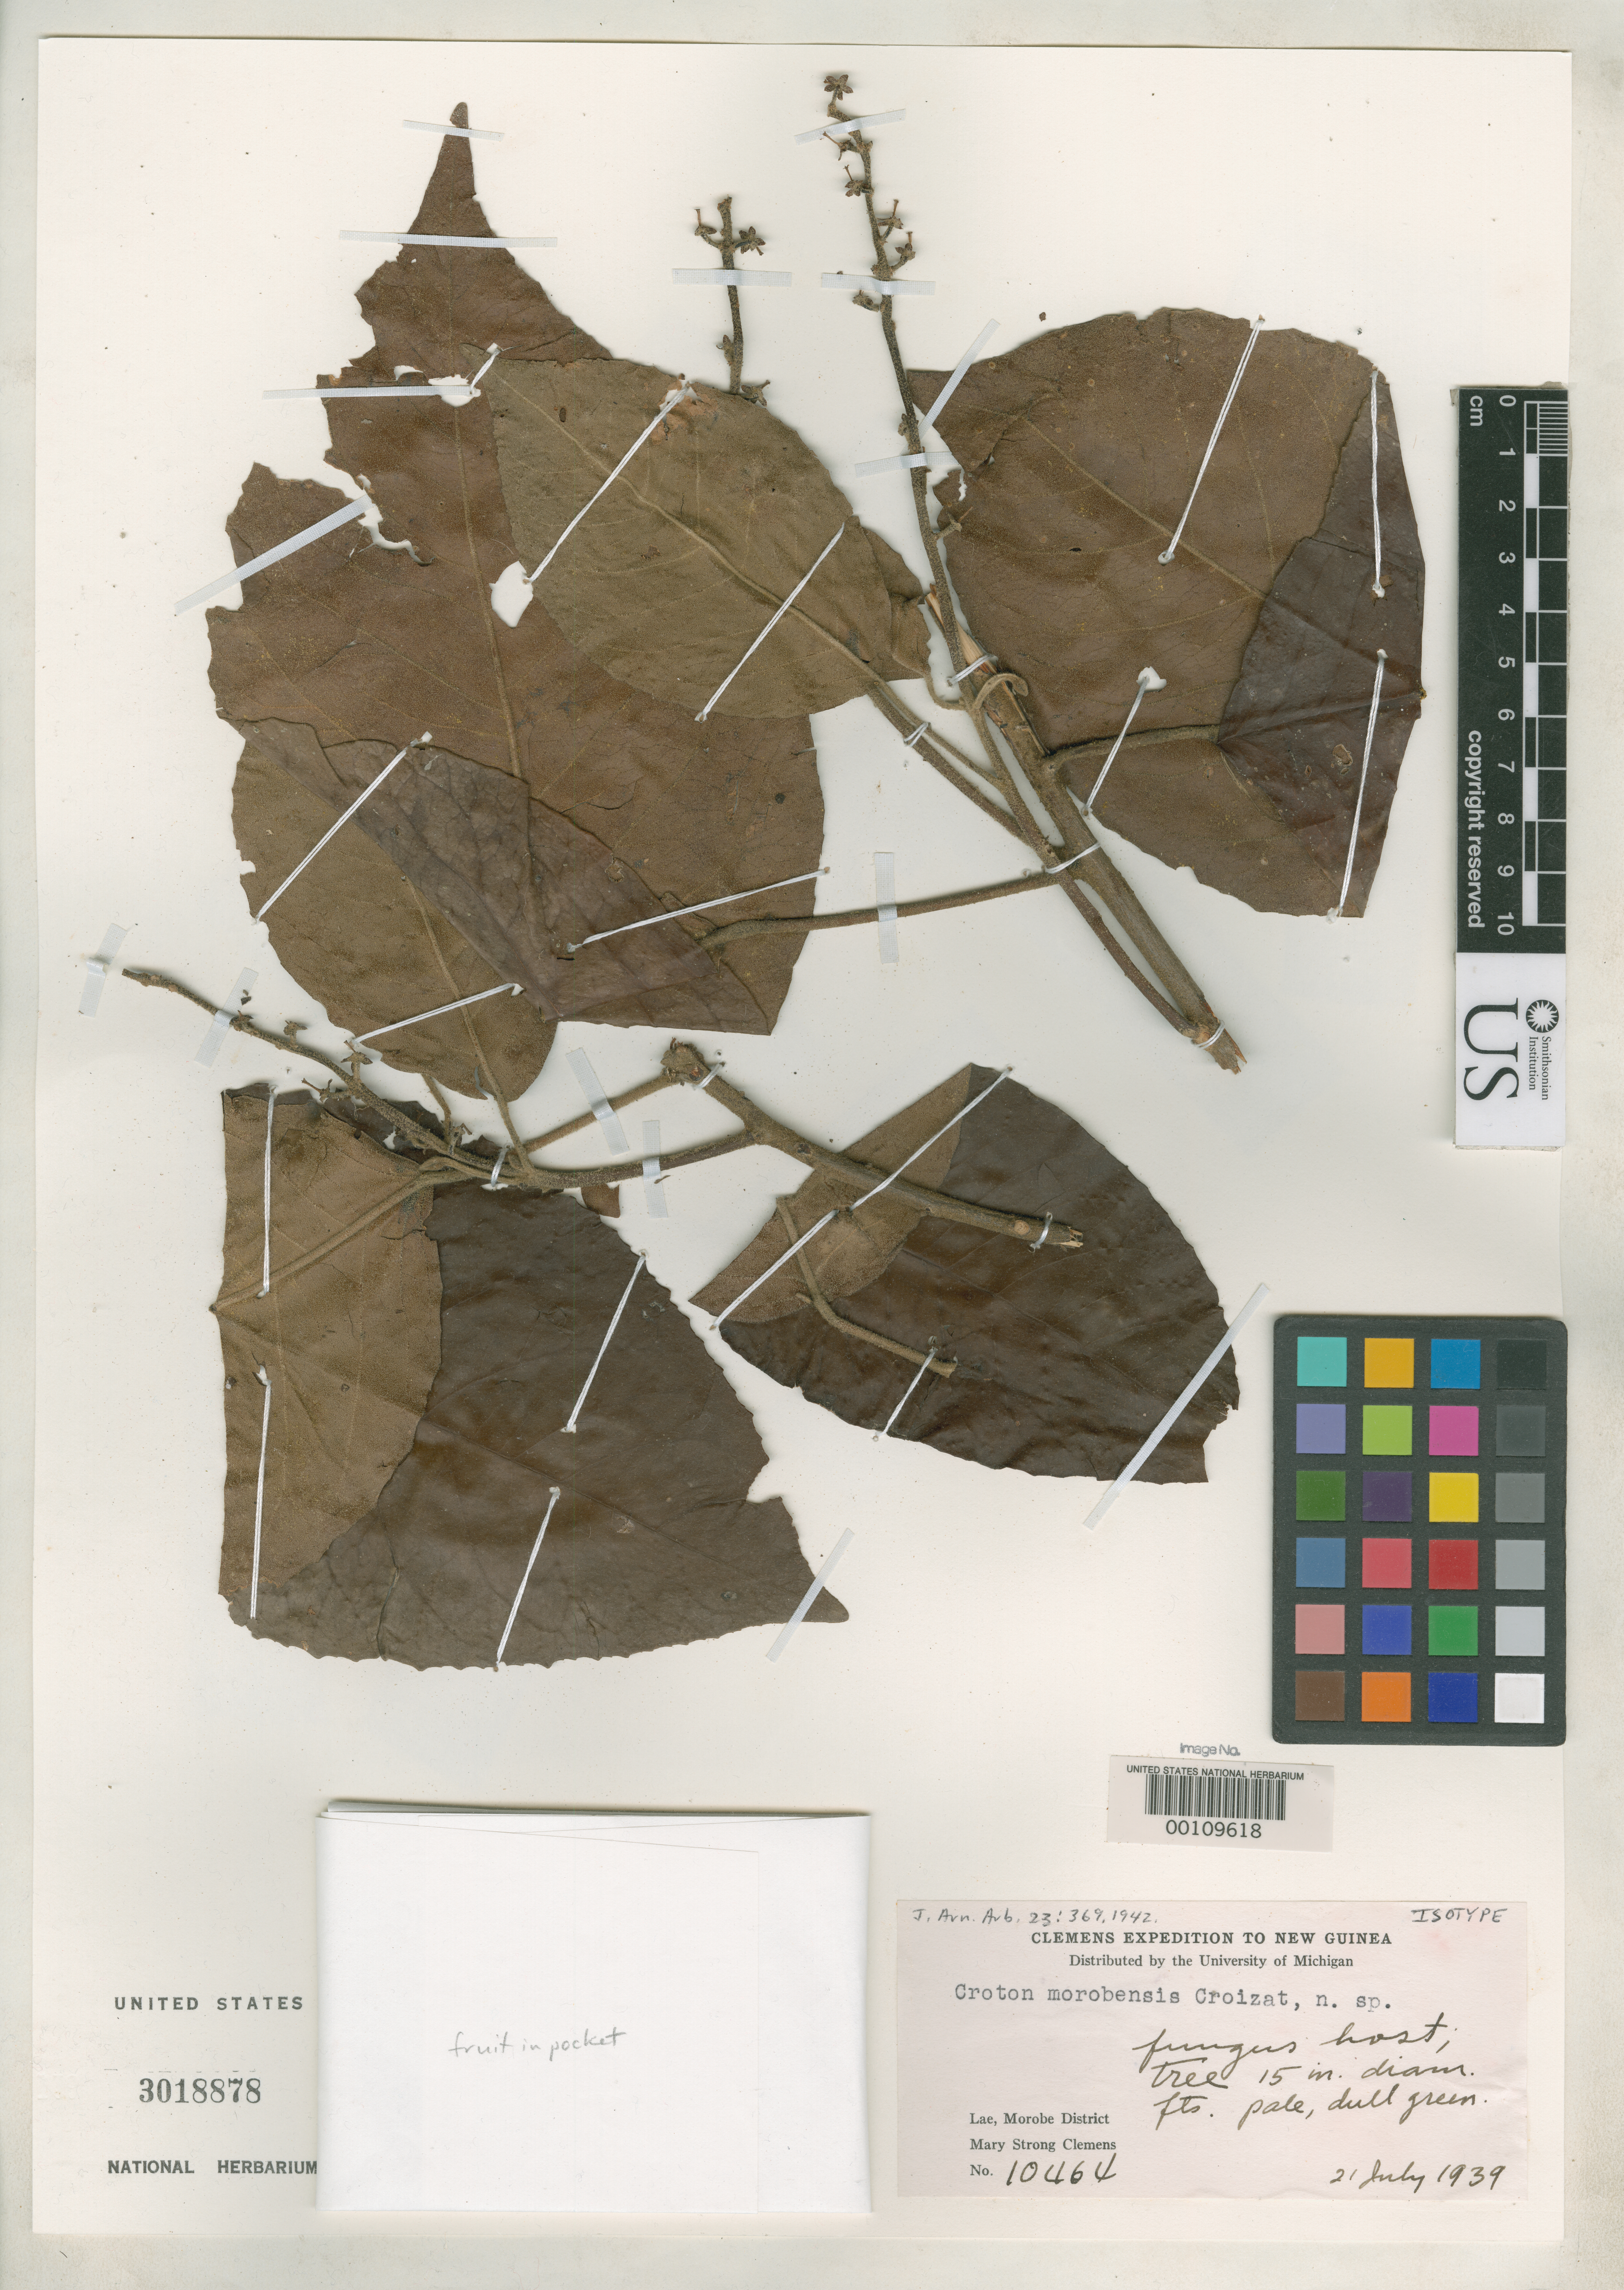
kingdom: Plantae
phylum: Tracheophyta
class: Magnoliopsida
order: Malpighiales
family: Euphorbiaceae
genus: Croton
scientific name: Croton morobensis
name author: Croizat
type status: Isotype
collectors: M. S. Clemens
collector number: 10464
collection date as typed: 21 Jul 1939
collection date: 1939-07-21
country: Papua New Guinea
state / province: Morobe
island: New Guinea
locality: Lae.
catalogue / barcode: US 3018878